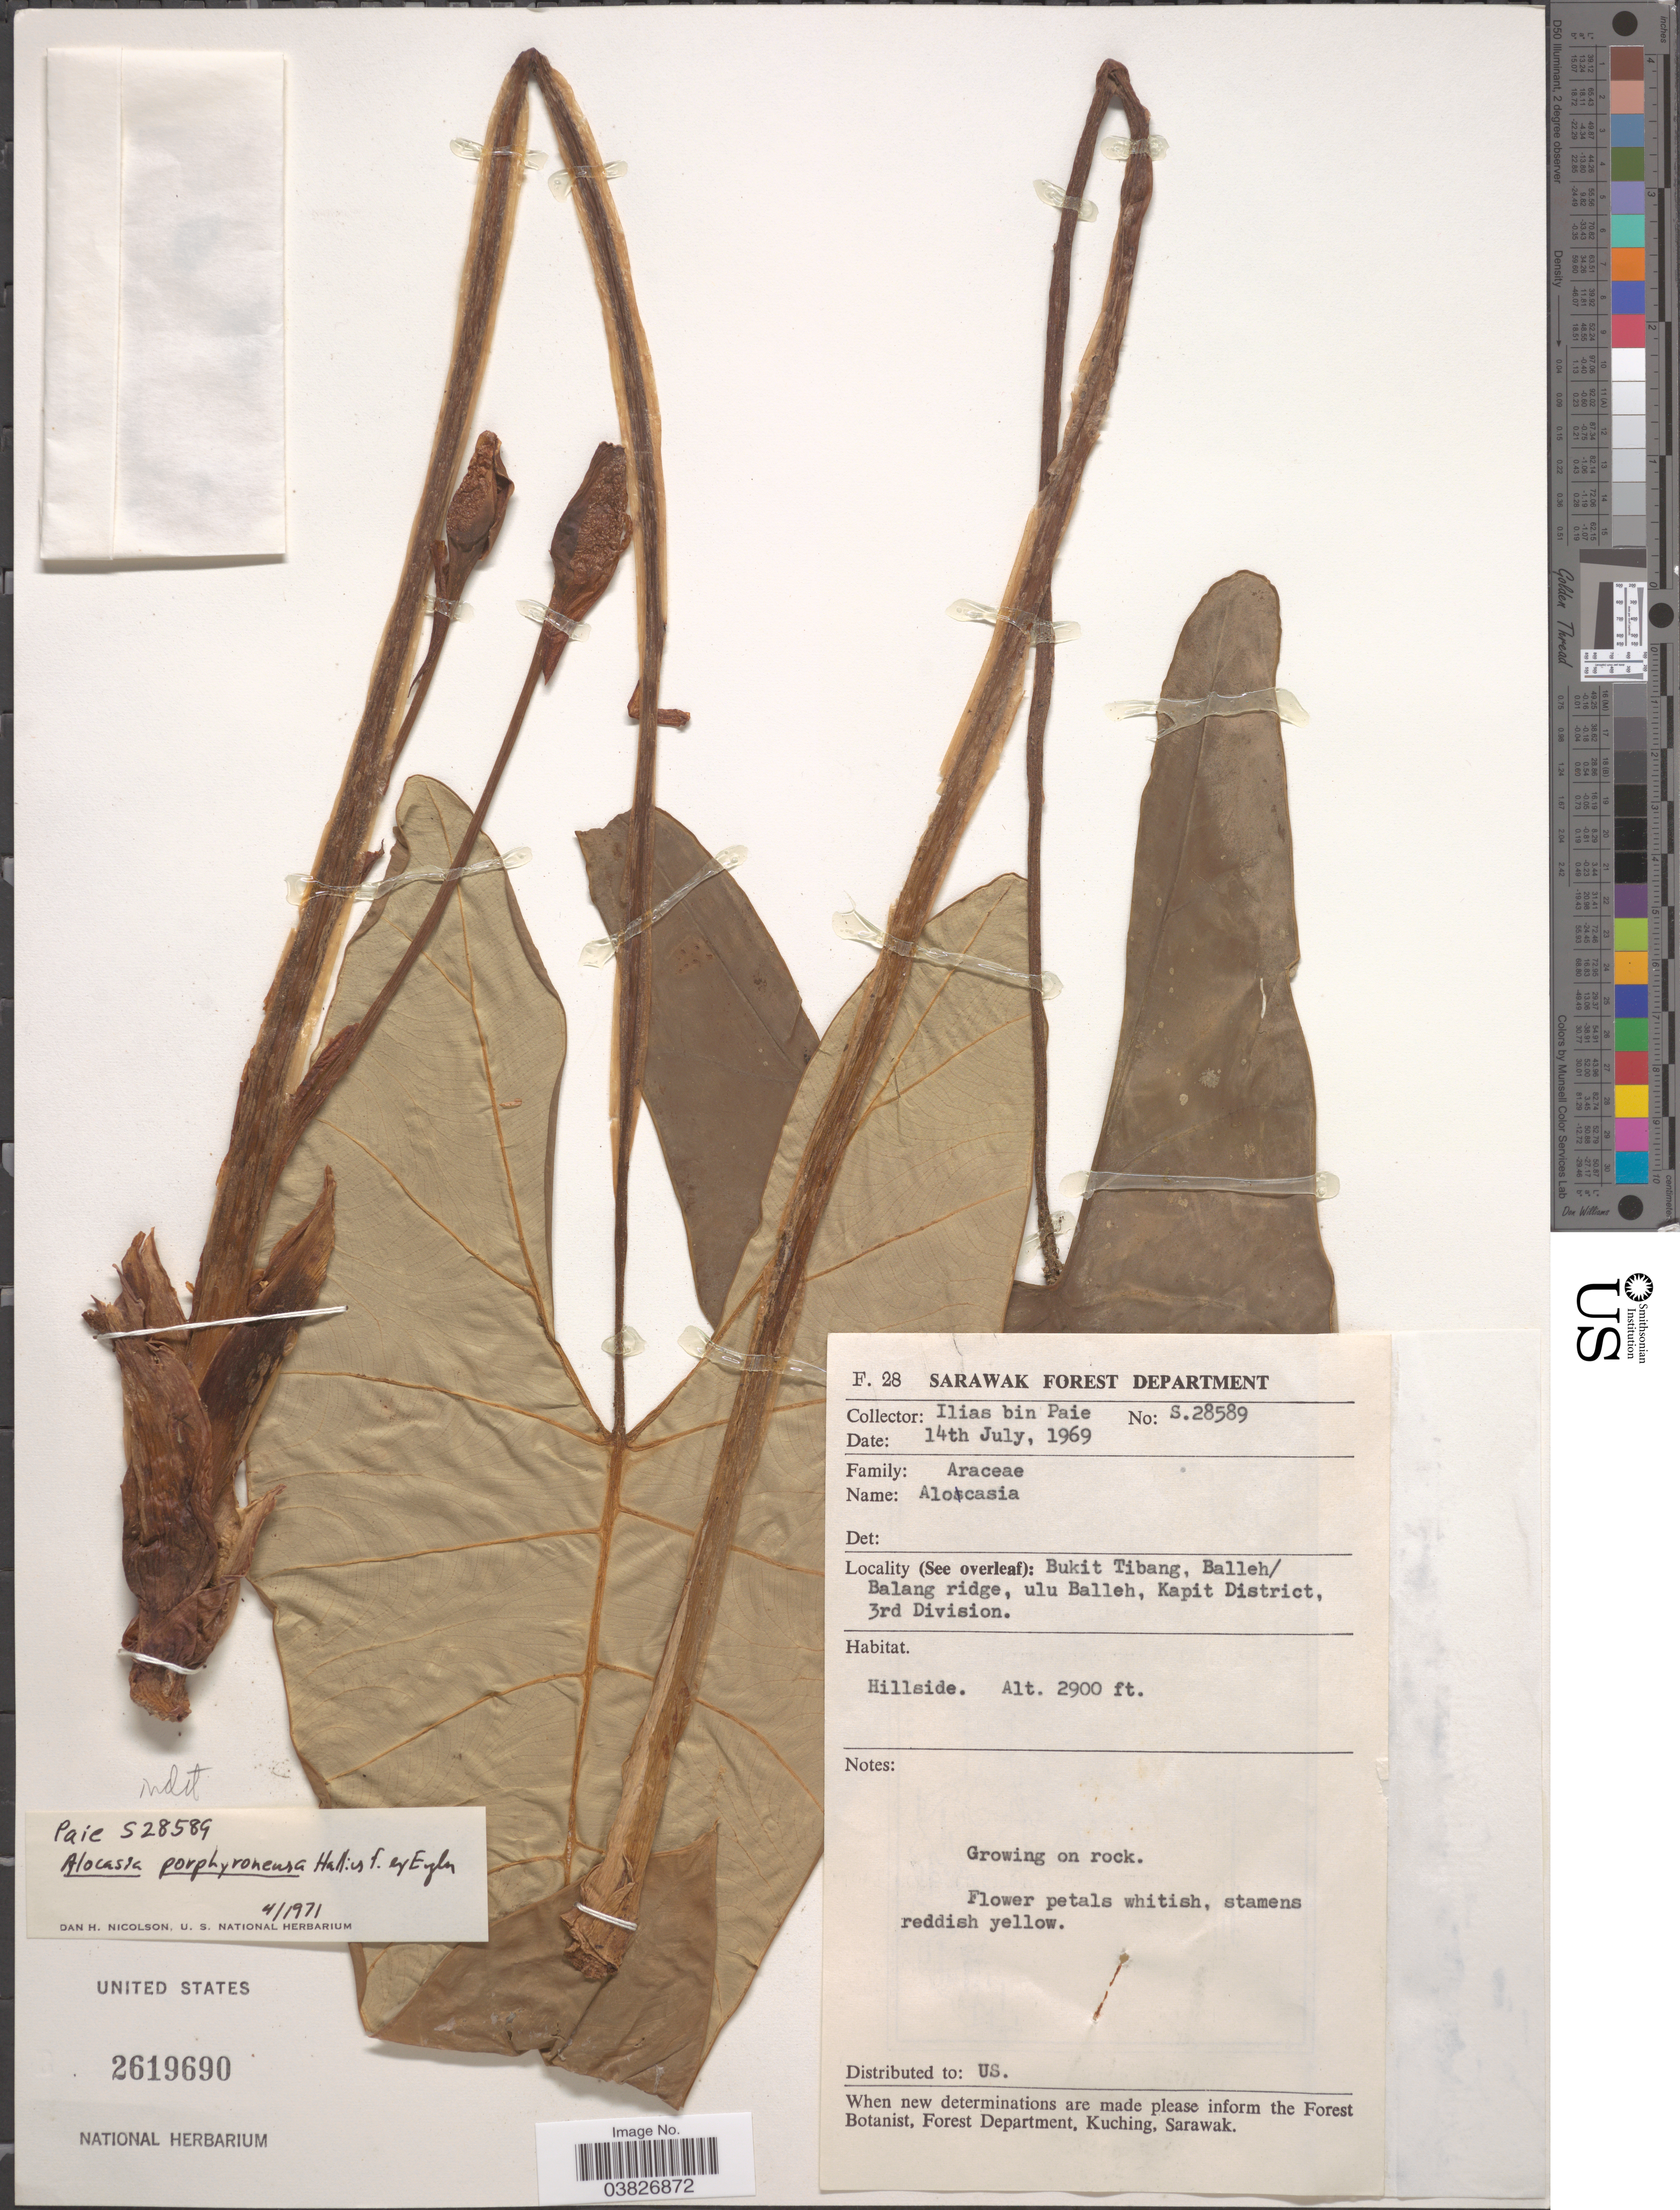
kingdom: Plantae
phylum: Tracheophyta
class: Liliopsida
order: Alismatales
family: Araceae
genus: Alocasia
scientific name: Alocasia sp.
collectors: I. bin Paie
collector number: S28589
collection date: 1969-07-14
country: Malaysia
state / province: Sarawak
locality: Bukit Tibang, Balleh/ Balang ridge, ulu Balleh, Kapit District, 3rd Division.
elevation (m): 884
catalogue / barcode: US 2619690